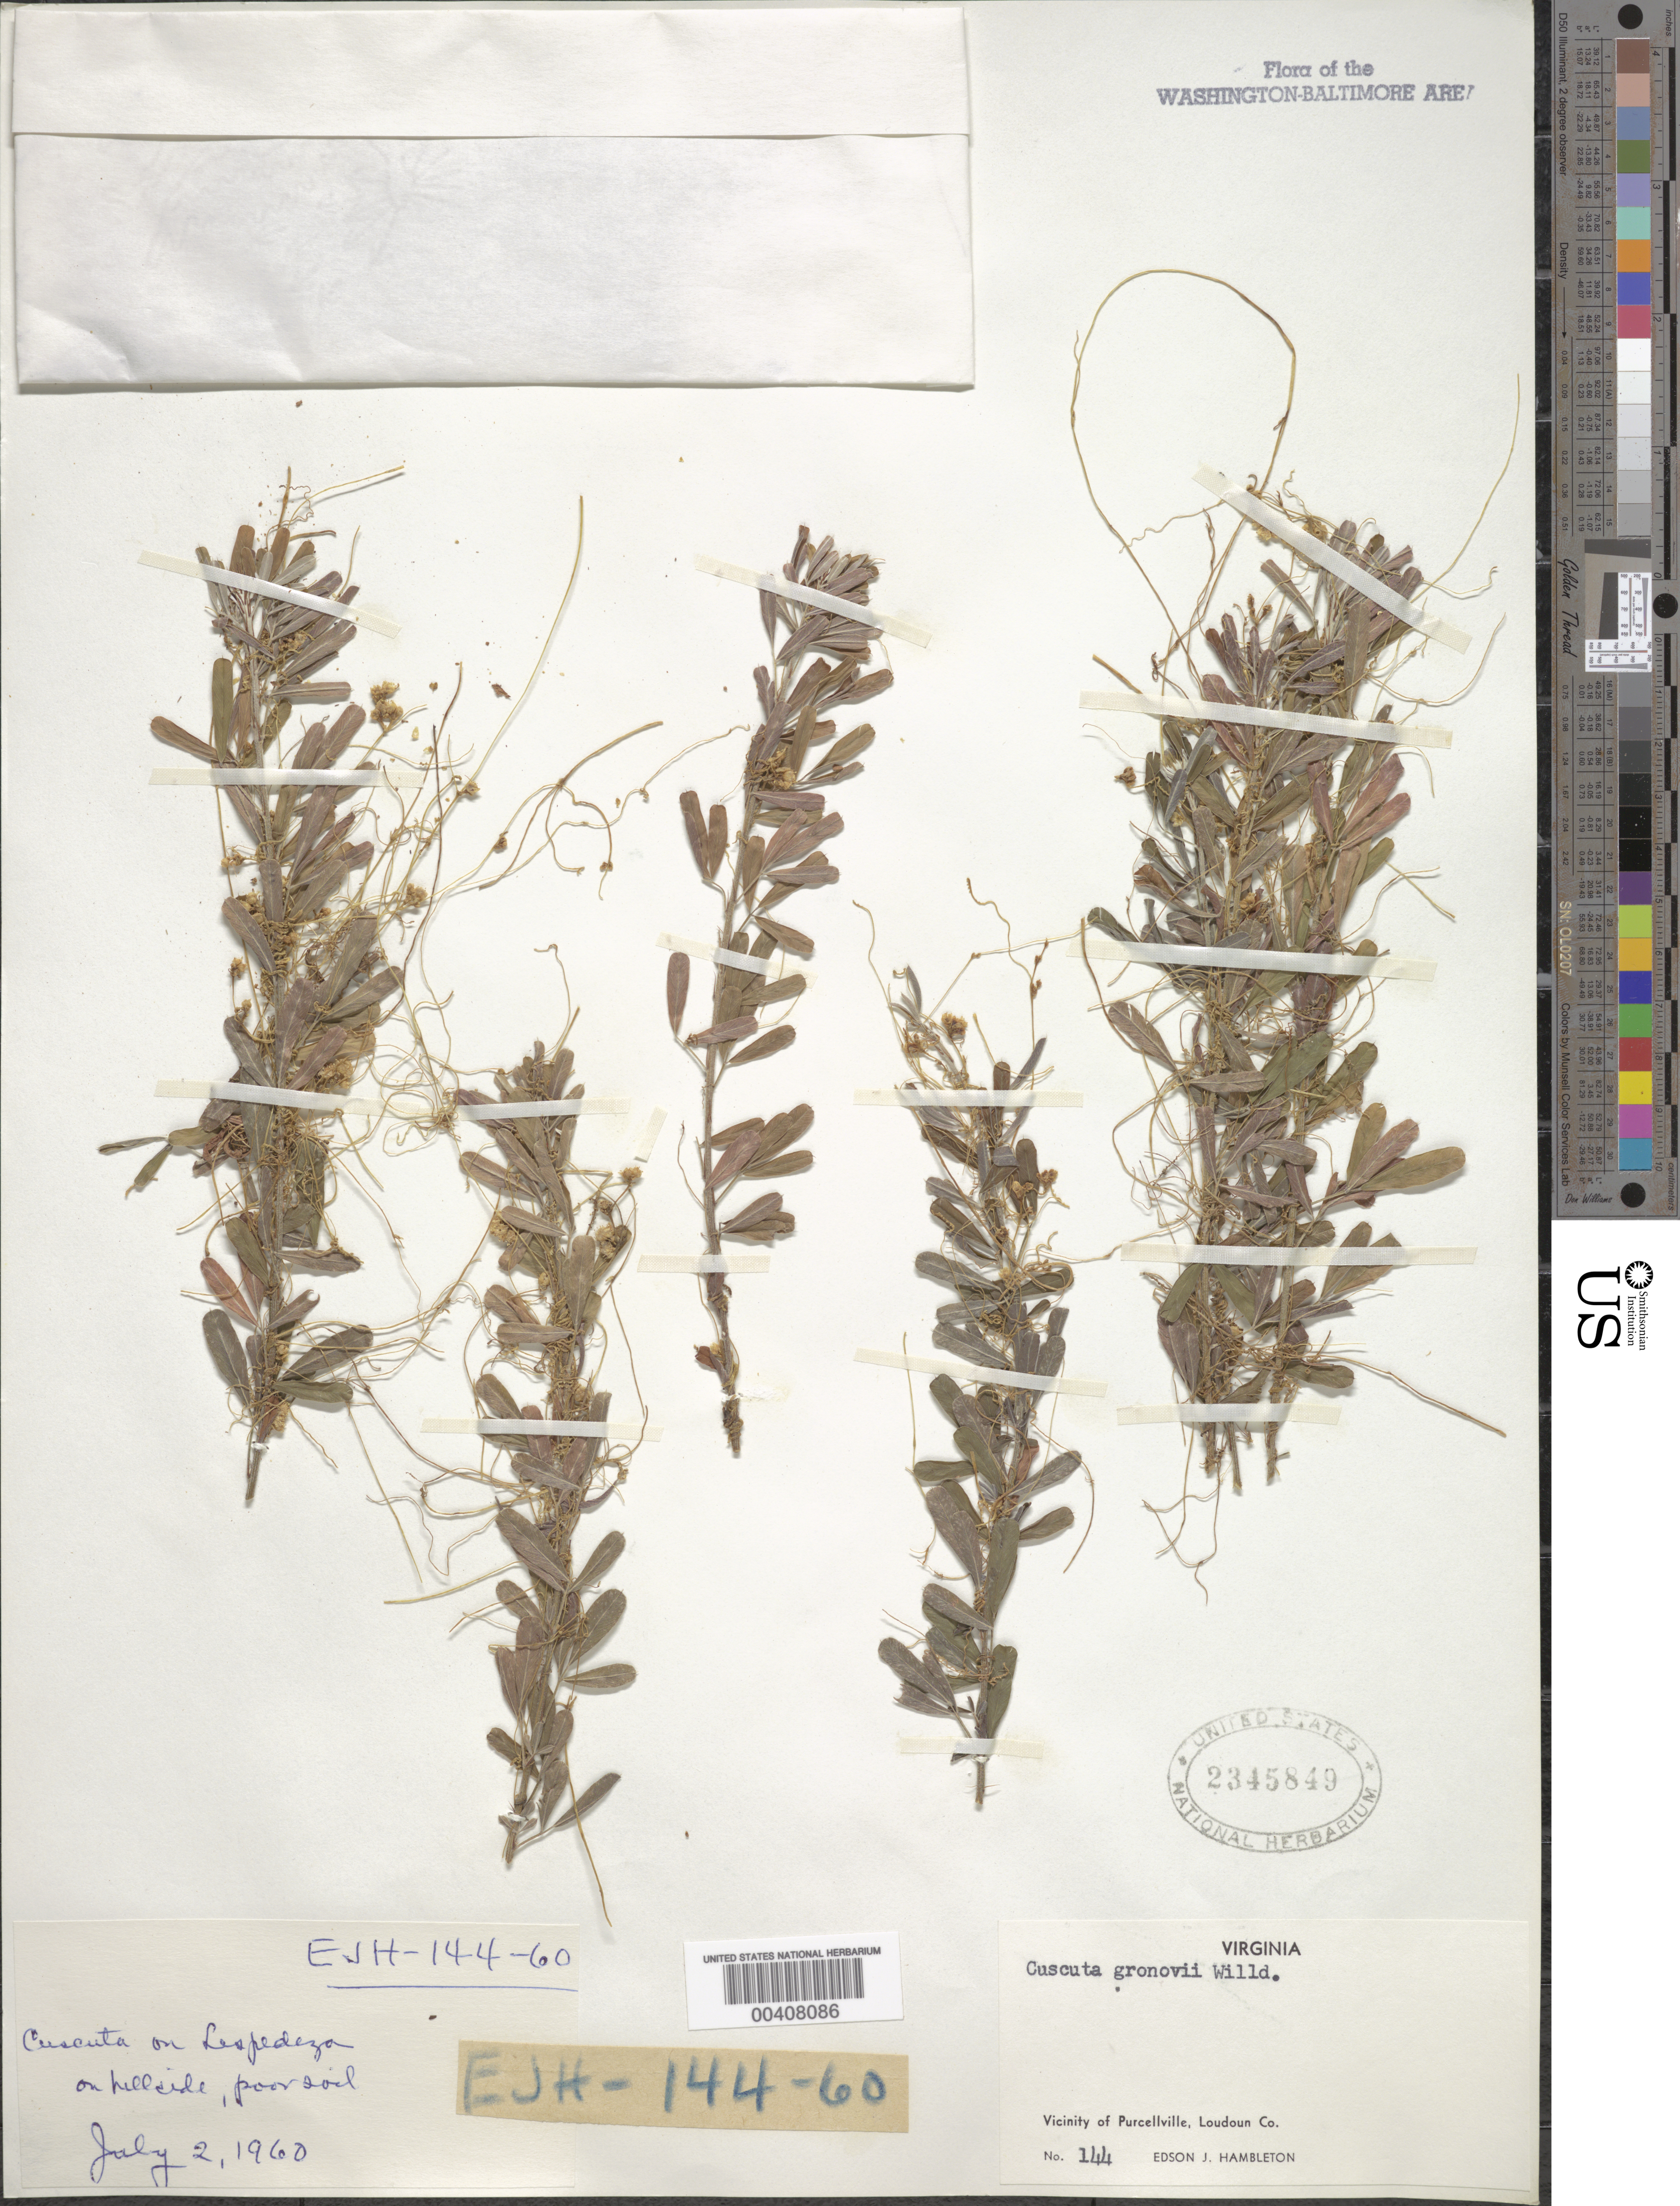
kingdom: Plantae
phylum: Tracheophyta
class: Magnoliopsida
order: Solanales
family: Convolvulaceae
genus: Cuscuta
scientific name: Cuscuta gronovii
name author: Willd. ex Schult.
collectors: E. Hambleton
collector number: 144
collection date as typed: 02 Jul 1960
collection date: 1960-07-02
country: United States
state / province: Virginia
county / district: Loudoun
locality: Vicinity of Purcellville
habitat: On Lespedeza on hillside, poor soil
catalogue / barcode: US 2345849